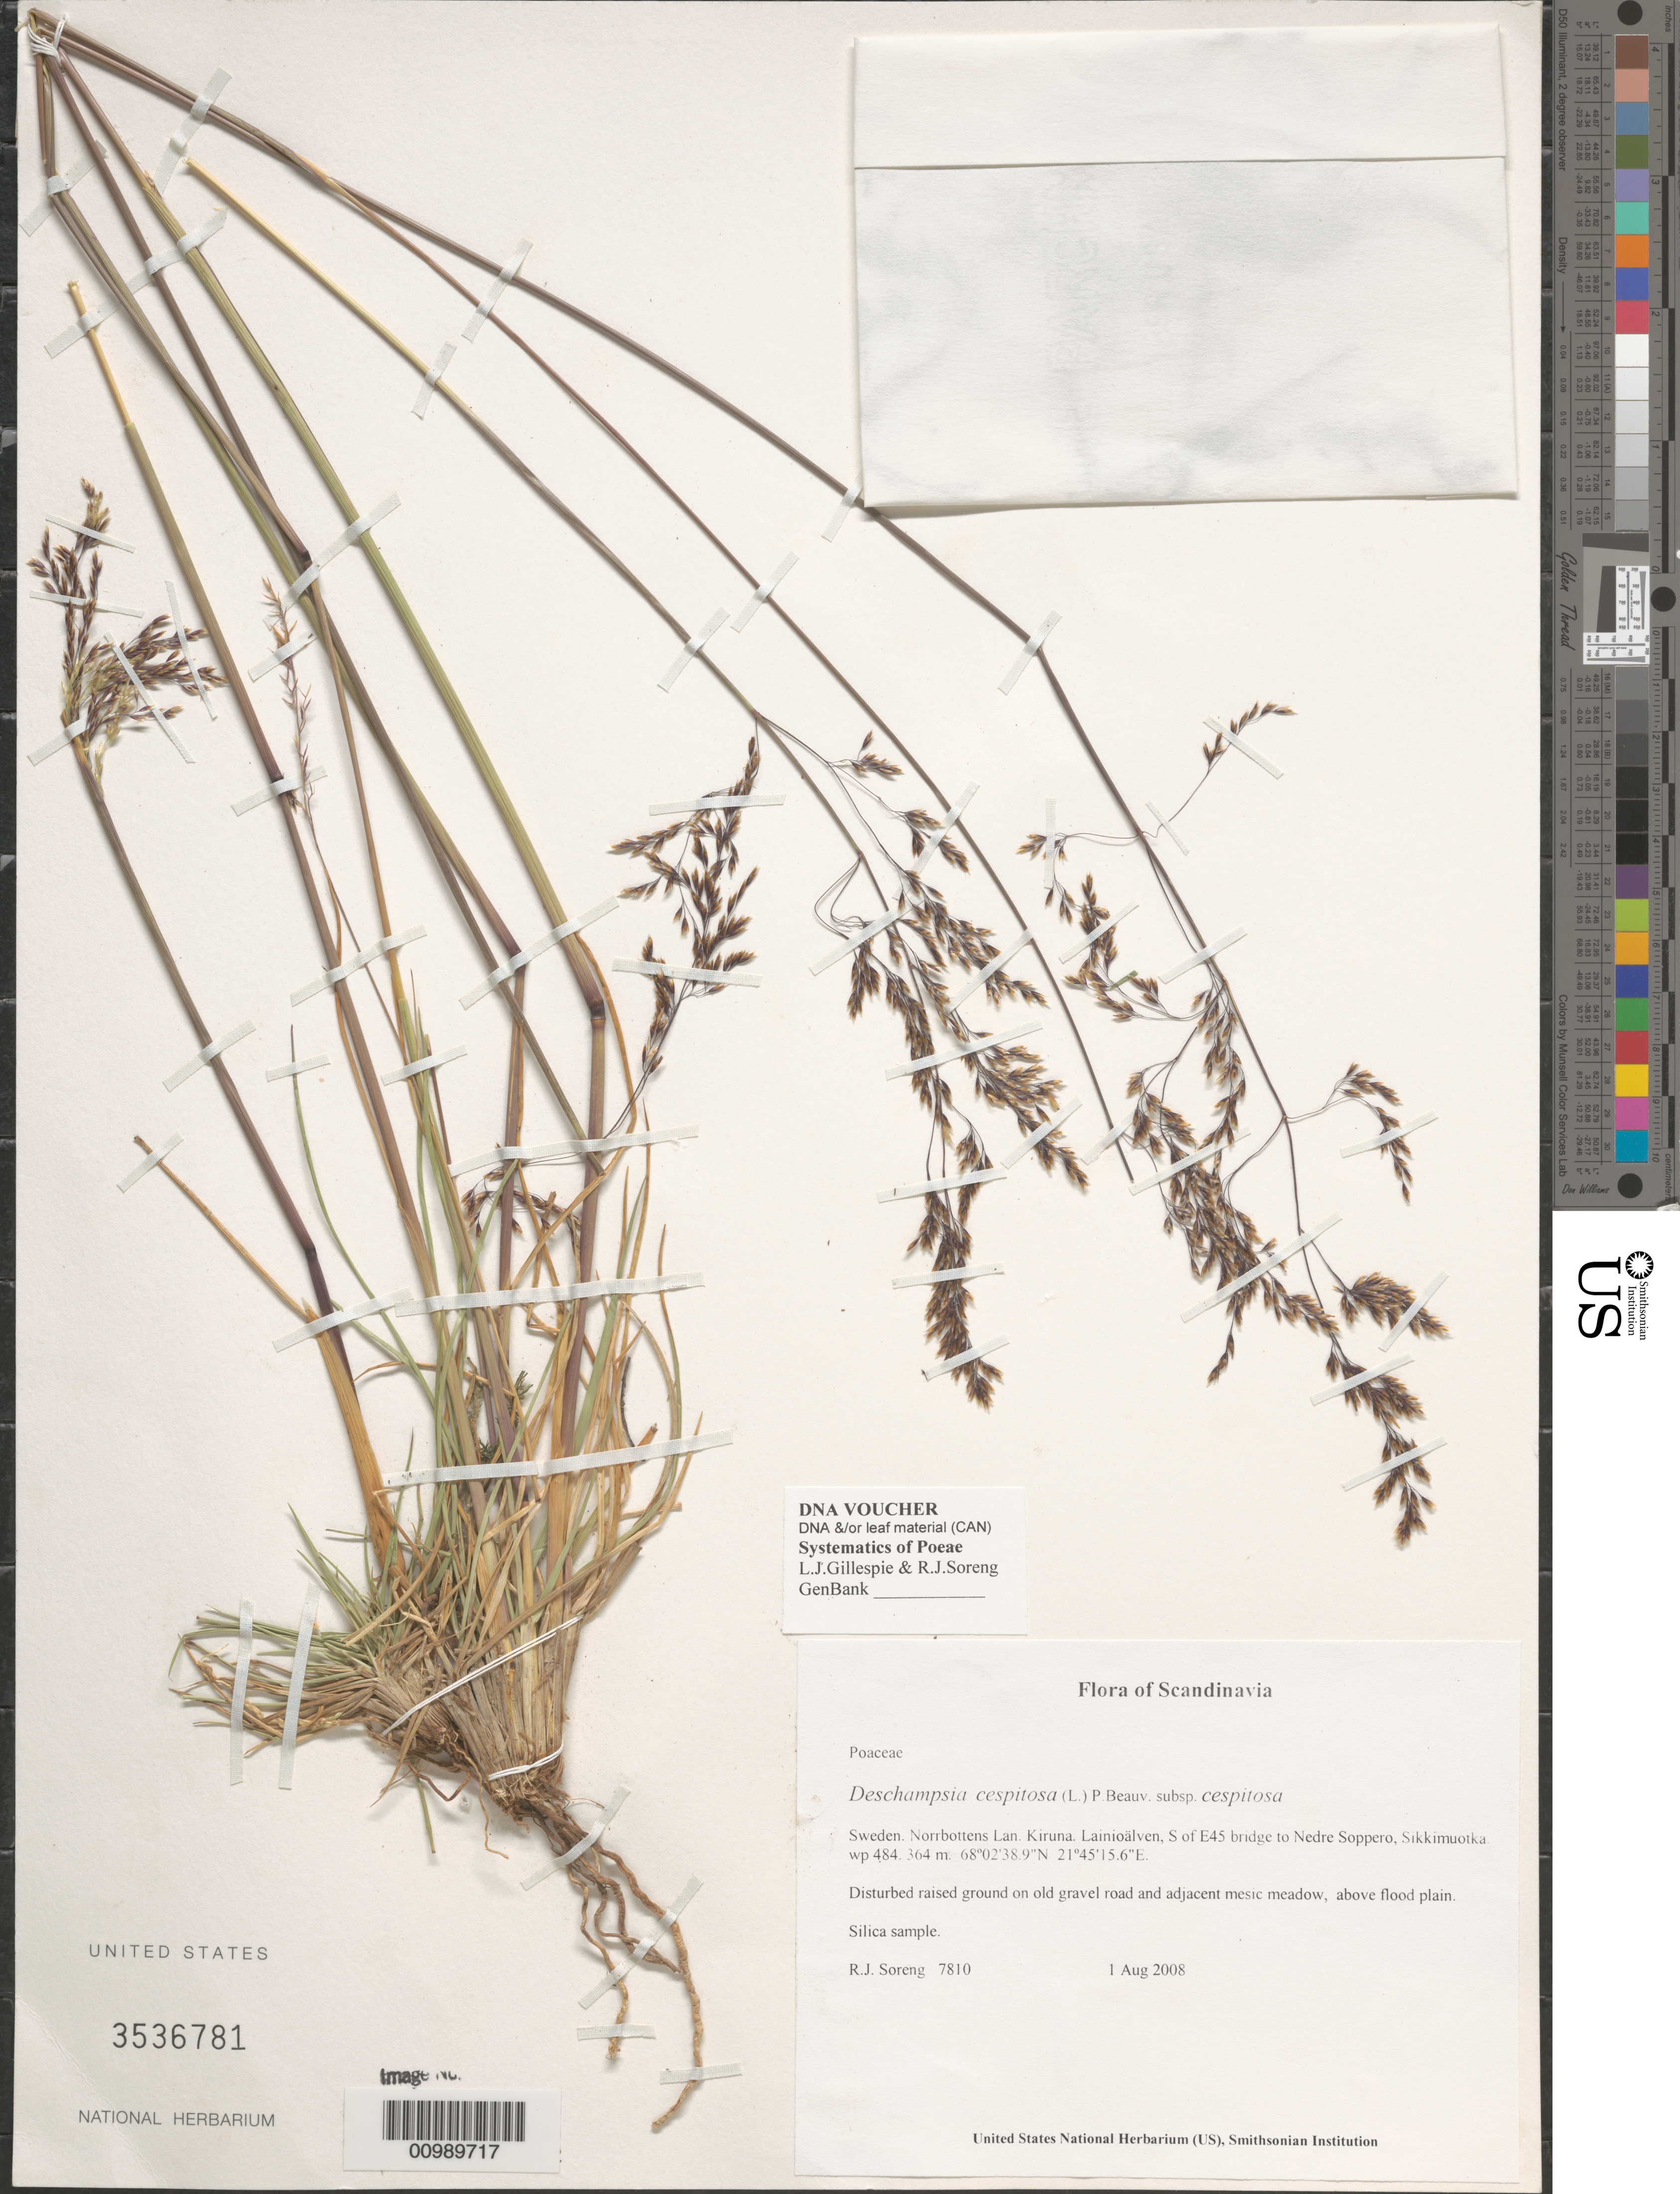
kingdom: Plantae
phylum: Tracheophyta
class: Liliopsida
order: Poales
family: Poaceae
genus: Deschampsia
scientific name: Deschampsia cespitosa subsp. cespitosa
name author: (L.) P. Beauv.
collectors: R. J. Soreng & N. L. Soreng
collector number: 7810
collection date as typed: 01 Aug 2008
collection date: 2008-08-01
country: Sweden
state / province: Norrbotten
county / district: Kiruna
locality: Lainioälven, S of E45 bridge to Nedre Soppero, Sikkimuotka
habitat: Disturbed raised ground on old gravel road and adjacent mesic meadow, above flood plain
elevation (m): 364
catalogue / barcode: US 3536781